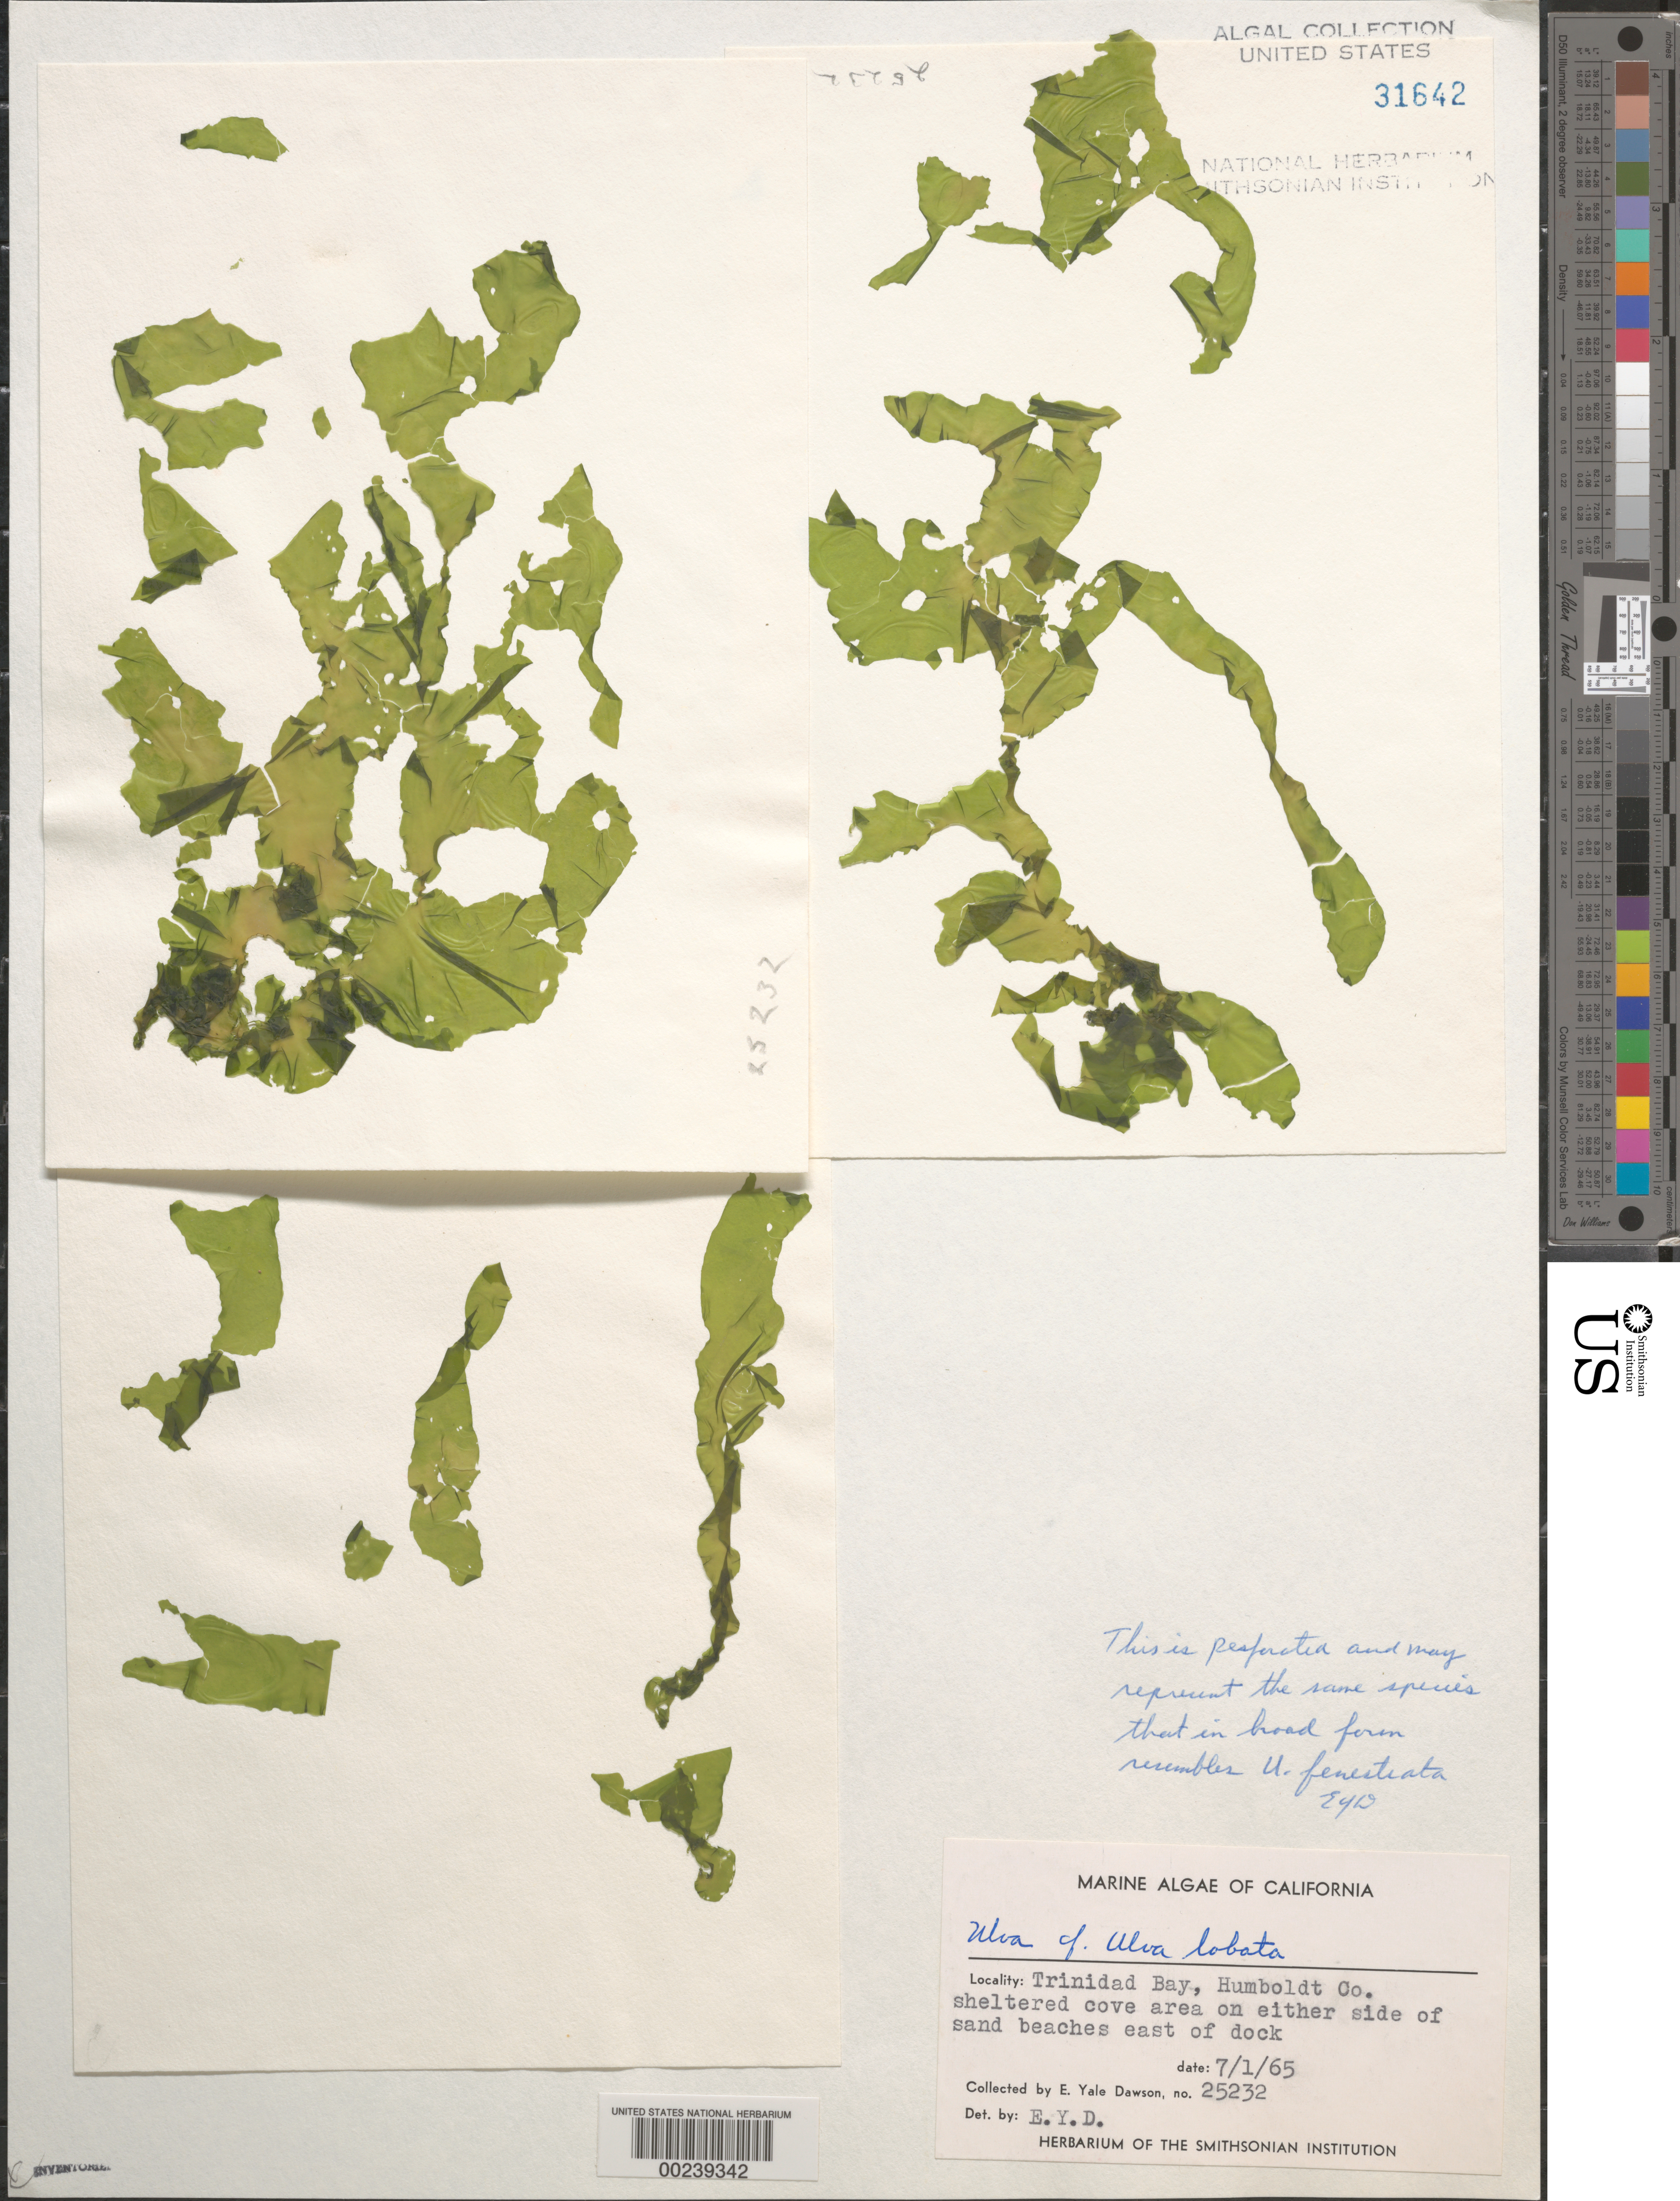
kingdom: Plantae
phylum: Chlorophyta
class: Ulvophyceae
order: Ulvales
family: Ulvaceae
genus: Ulva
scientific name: Ulva lactuca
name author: L.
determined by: Algae name updating Project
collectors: E. Y. Dawson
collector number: EYD 25232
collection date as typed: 01 Jul 1965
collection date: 1965-07-01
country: United States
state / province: California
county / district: Humboldt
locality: Trinidad Bay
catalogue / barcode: US 31642